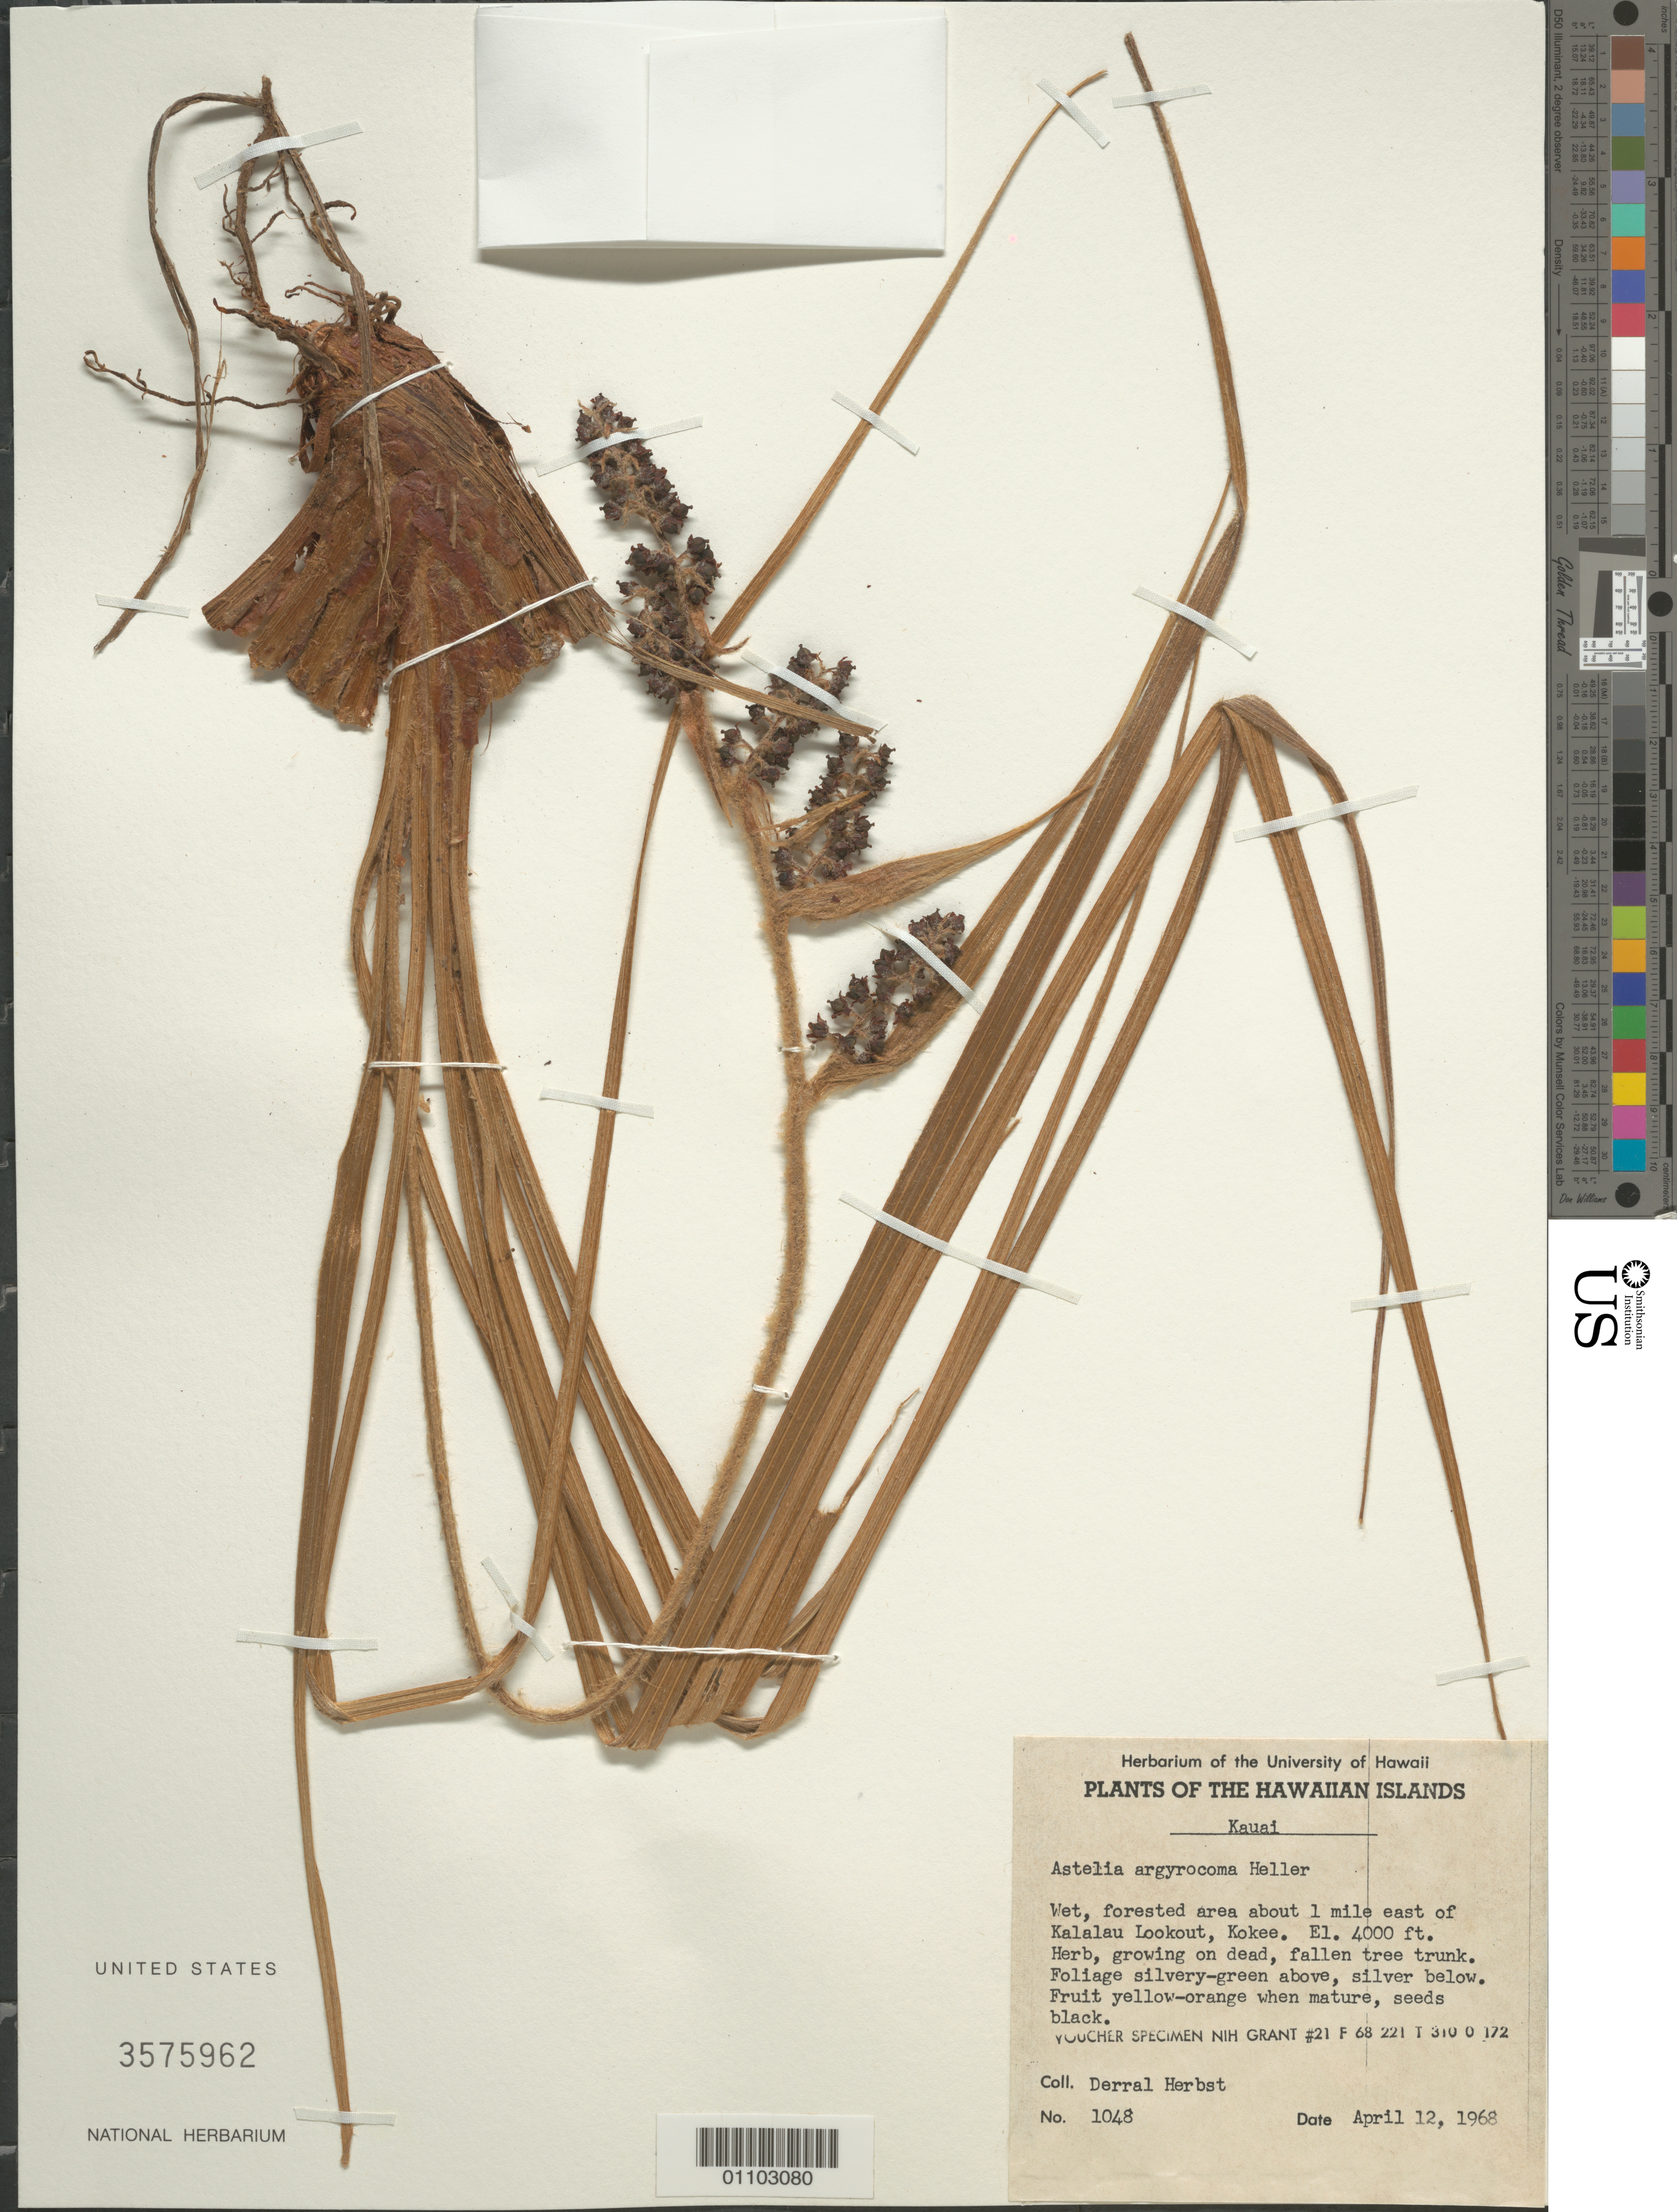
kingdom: Plantae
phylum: Tracheophyta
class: Liliopsida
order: Asparagales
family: Asteliaceae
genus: Astelia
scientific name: Astelia argyrocoma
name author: A. Heller ex Skottsb.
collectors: D. R. Herbst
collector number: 1048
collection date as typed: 12 Apr 1968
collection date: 1968-04-12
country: United States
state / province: Hawaii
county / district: Kauai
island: Kaua'i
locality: Area about 1 mile east of Kalalau Lookout, Kokee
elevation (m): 1219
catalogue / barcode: US 3575962